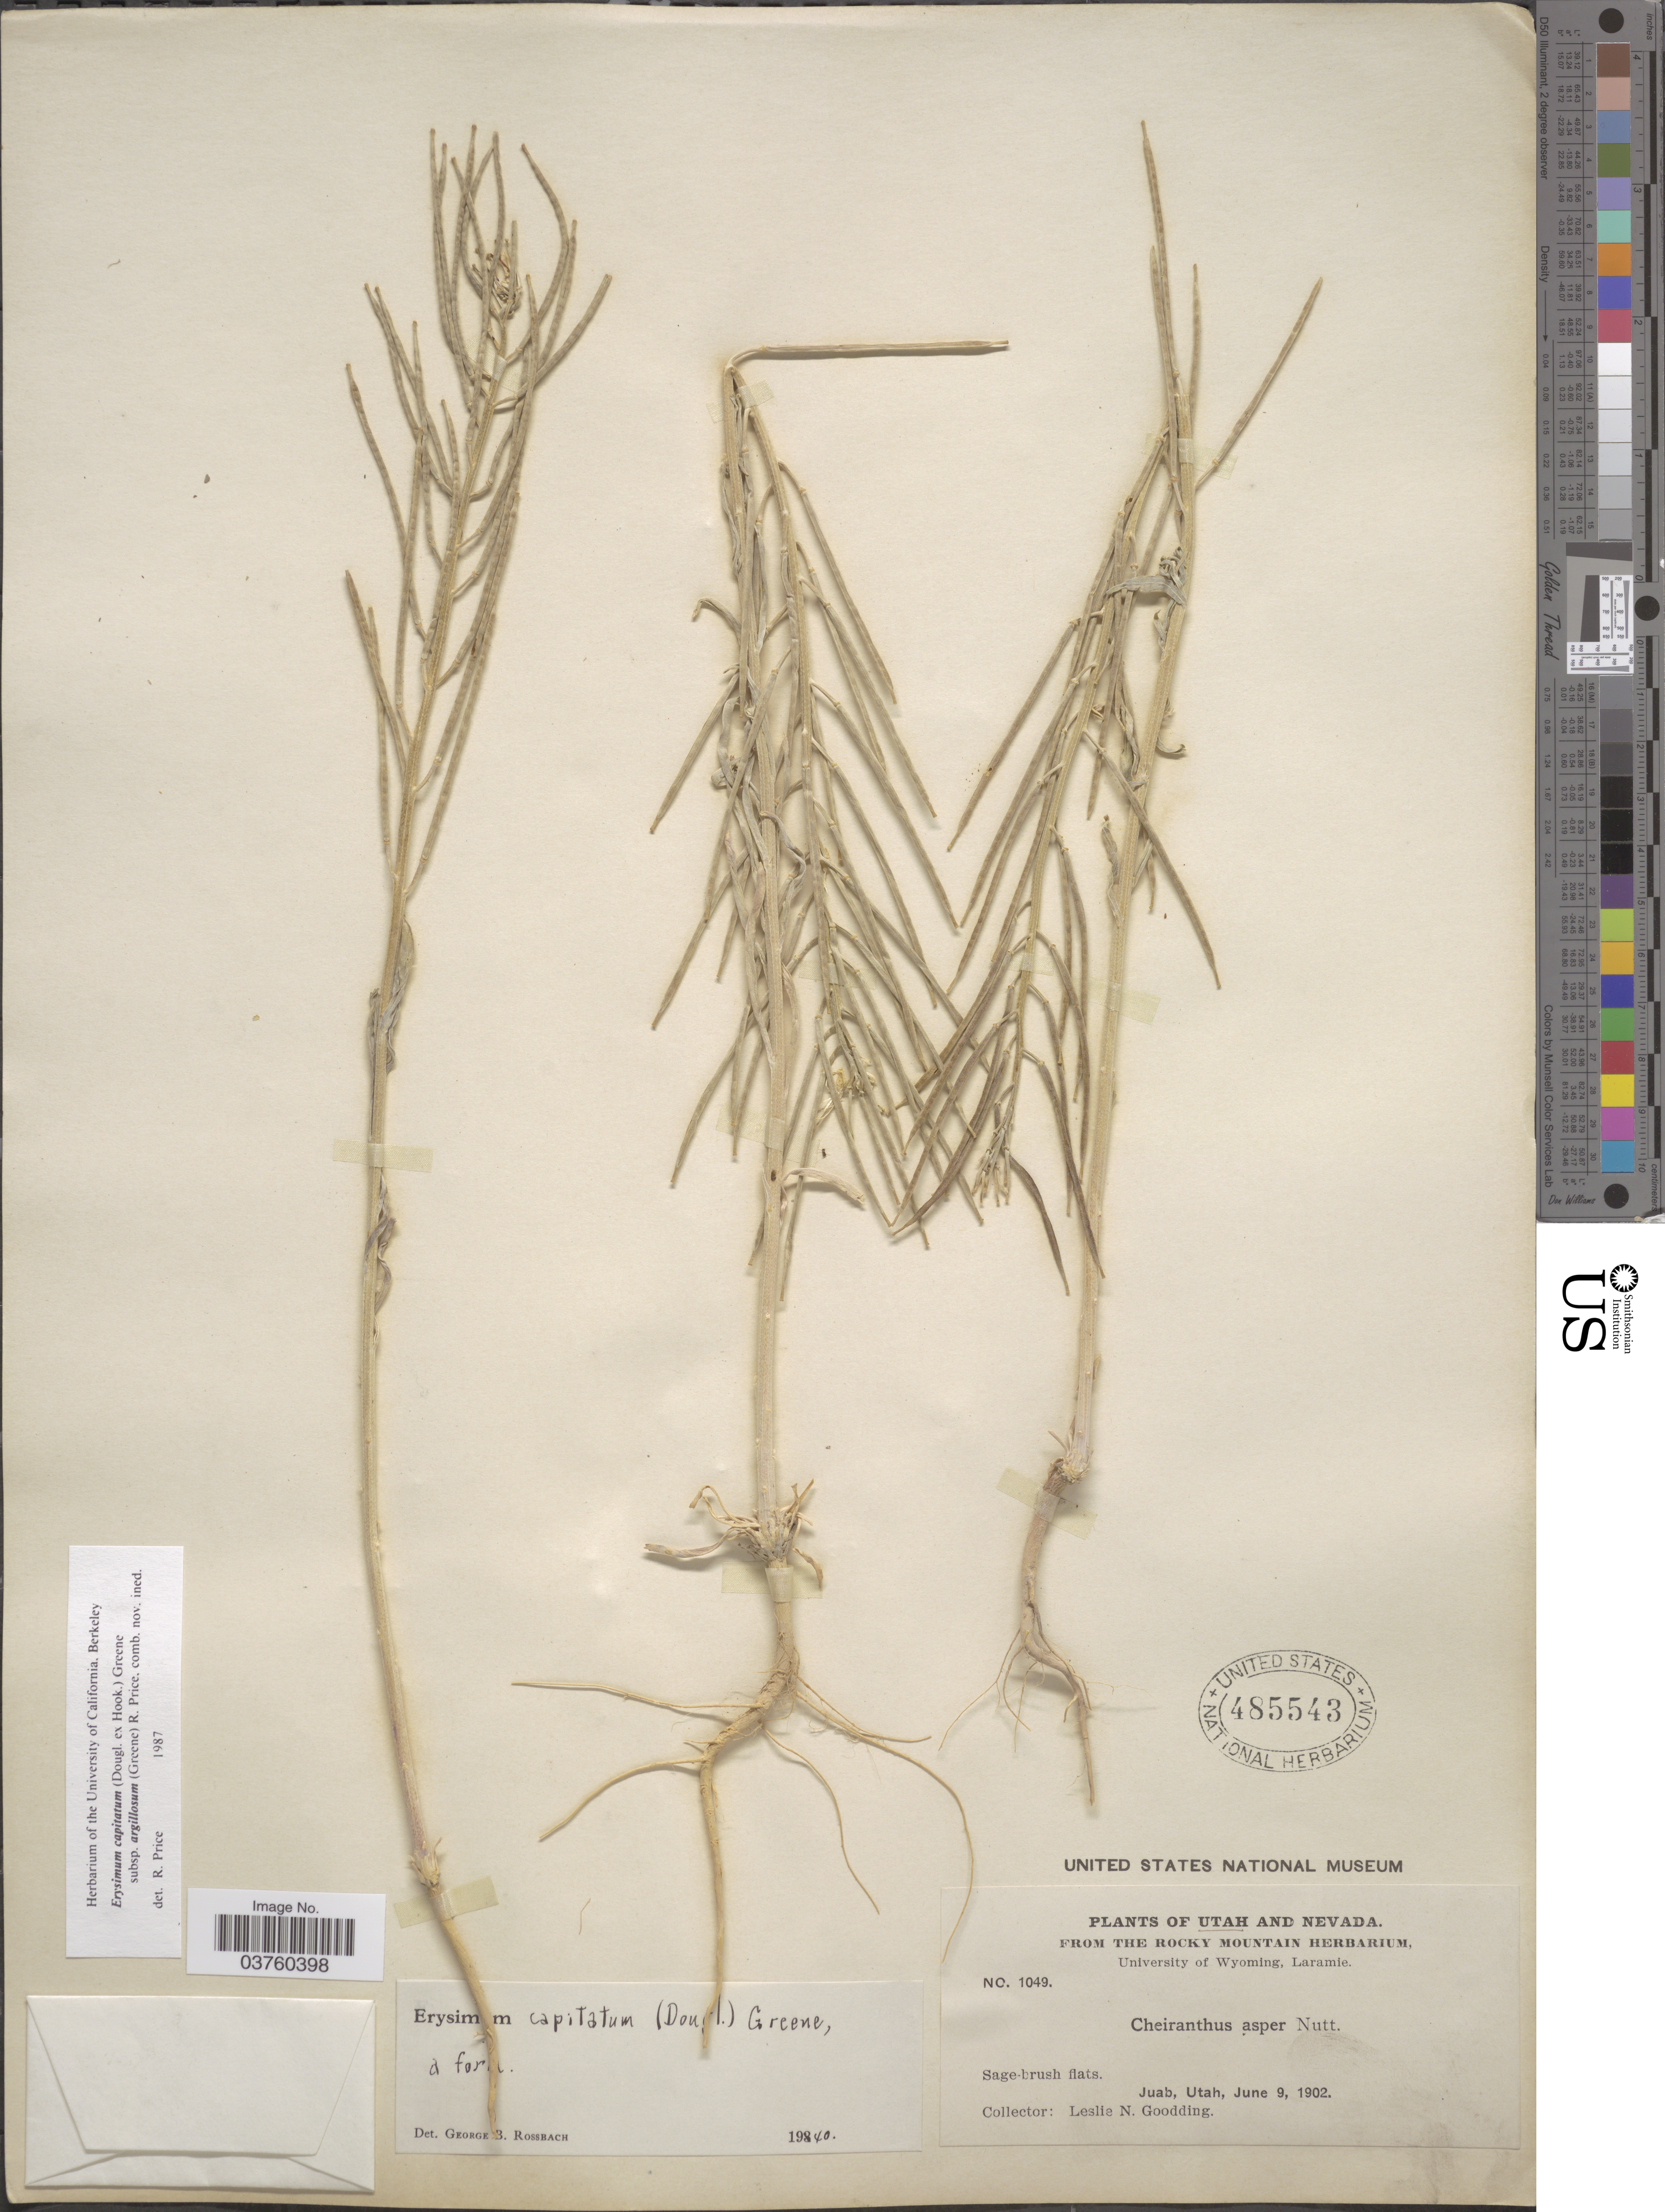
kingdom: Plantae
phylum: Tracheophyta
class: Magnoliopsida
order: Brassicales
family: Brassicaceae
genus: Erysimum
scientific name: Erysimum capitatum subsp. argillosum (Greene) R.A. Price comb. nov. ined.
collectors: L. N. Goodding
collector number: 1049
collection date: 1902-06-09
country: United States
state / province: Utah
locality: Juab.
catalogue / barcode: US 485543